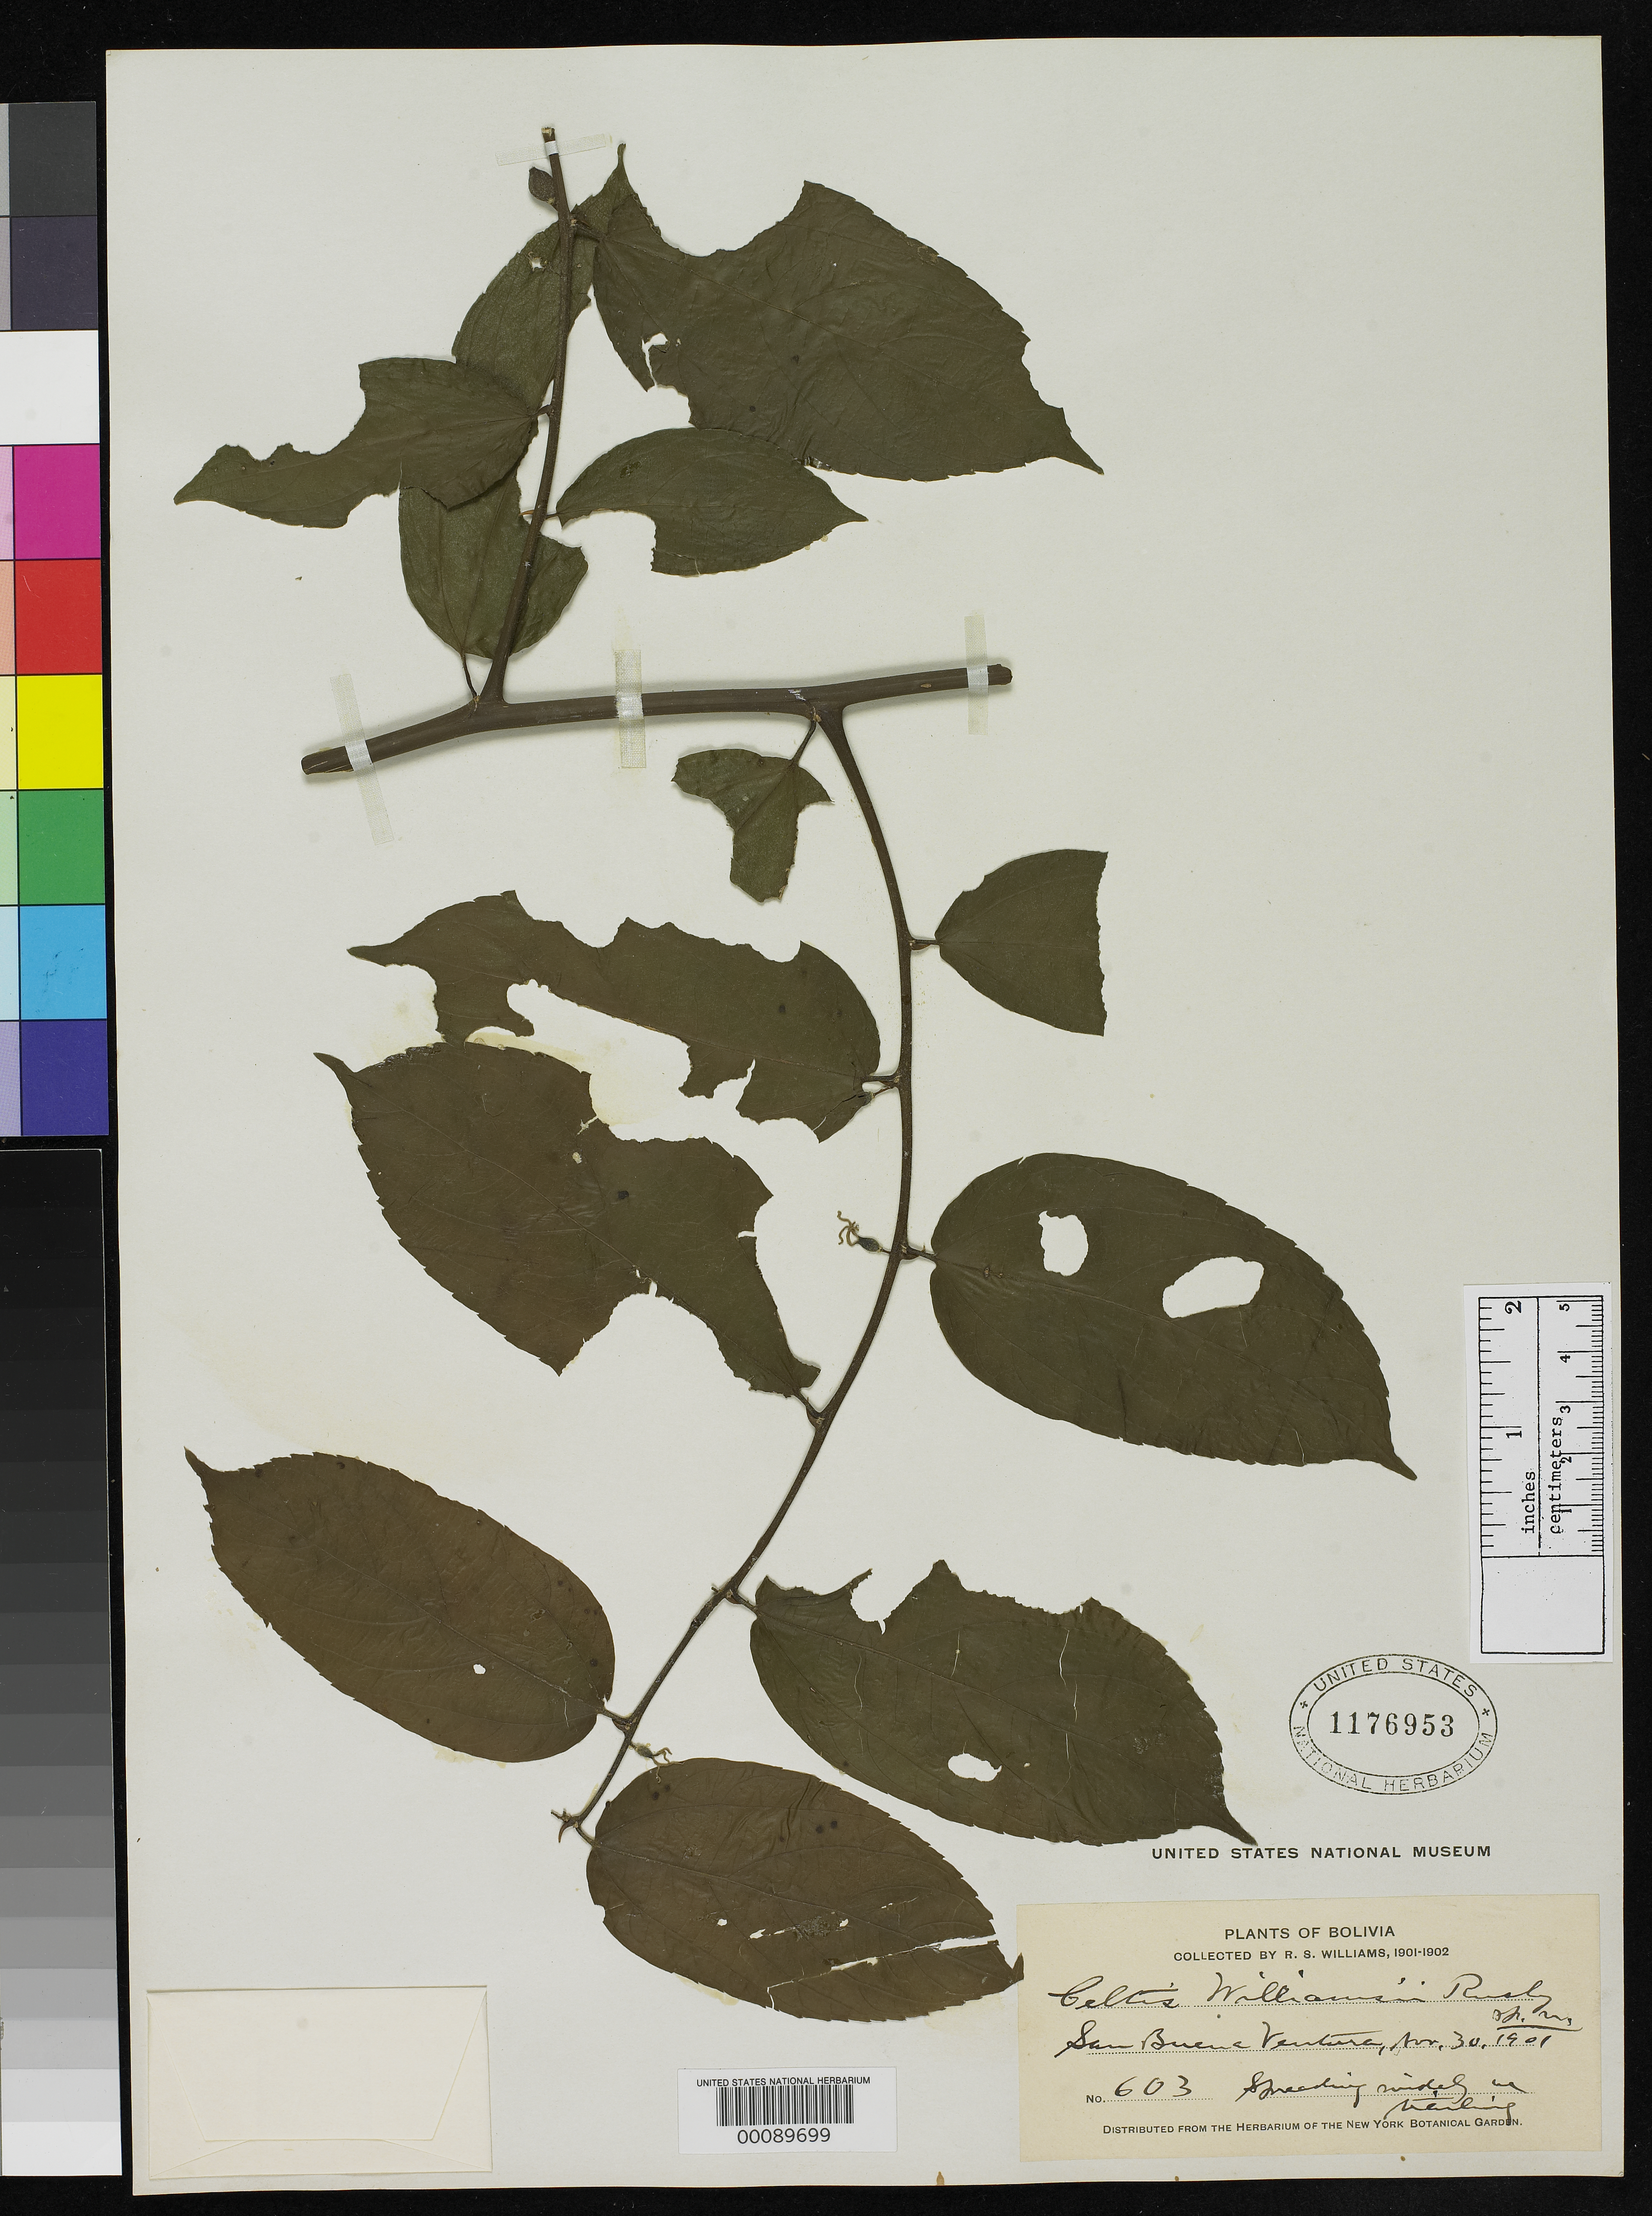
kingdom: Plantae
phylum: Tracheophyta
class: Magnoliopsida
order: Rosales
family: Cannabaceae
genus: Celtis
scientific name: Celtis williamsii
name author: Rusby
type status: Isotype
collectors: R. S. Williams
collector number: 603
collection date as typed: Nov. 30, 1901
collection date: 1901-11-30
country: Bolivia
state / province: La Paz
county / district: Iturralde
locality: San Buena Ventura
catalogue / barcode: US 1176953